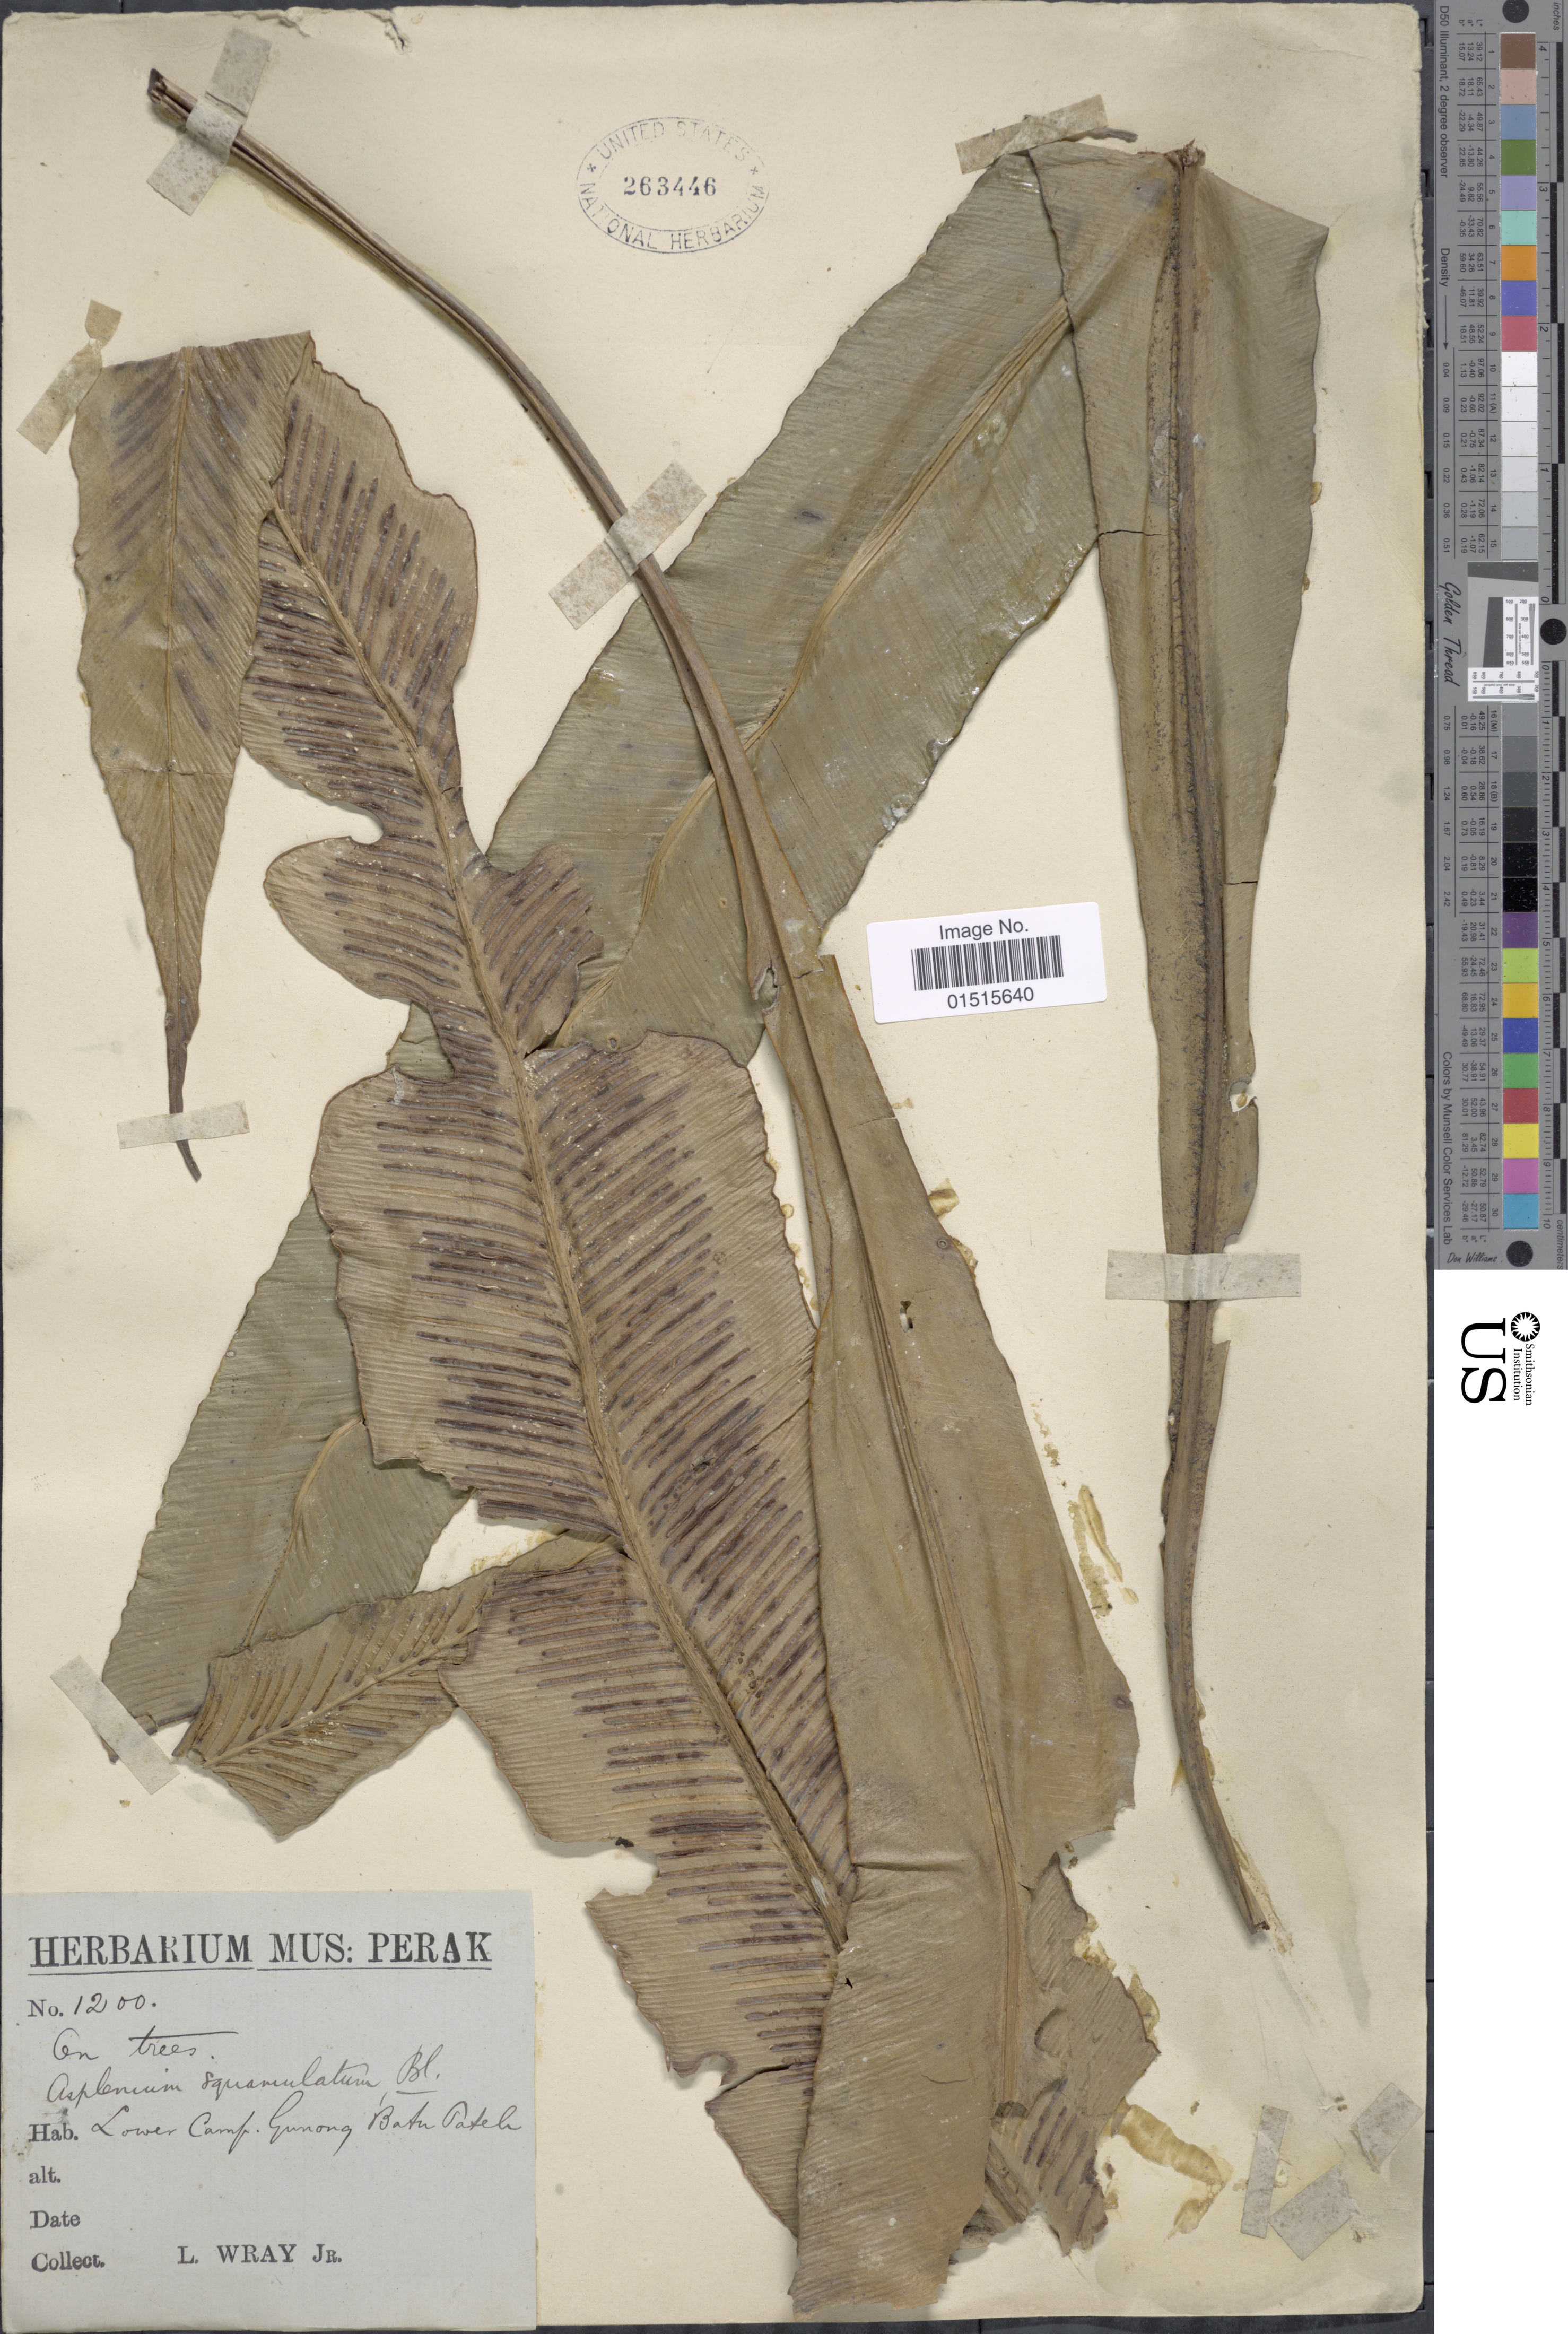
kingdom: Plantae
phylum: Tracheophyta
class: Polypodiopsida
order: Polypodiales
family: Aspleniaceae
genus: Asplenium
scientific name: Asplenium squamulatum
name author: Blume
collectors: L. Wray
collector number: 1200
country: Malaysia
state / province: Perak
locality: Lower Camp Gunong Batu Pateh [interpreted]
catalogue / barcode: US 263446